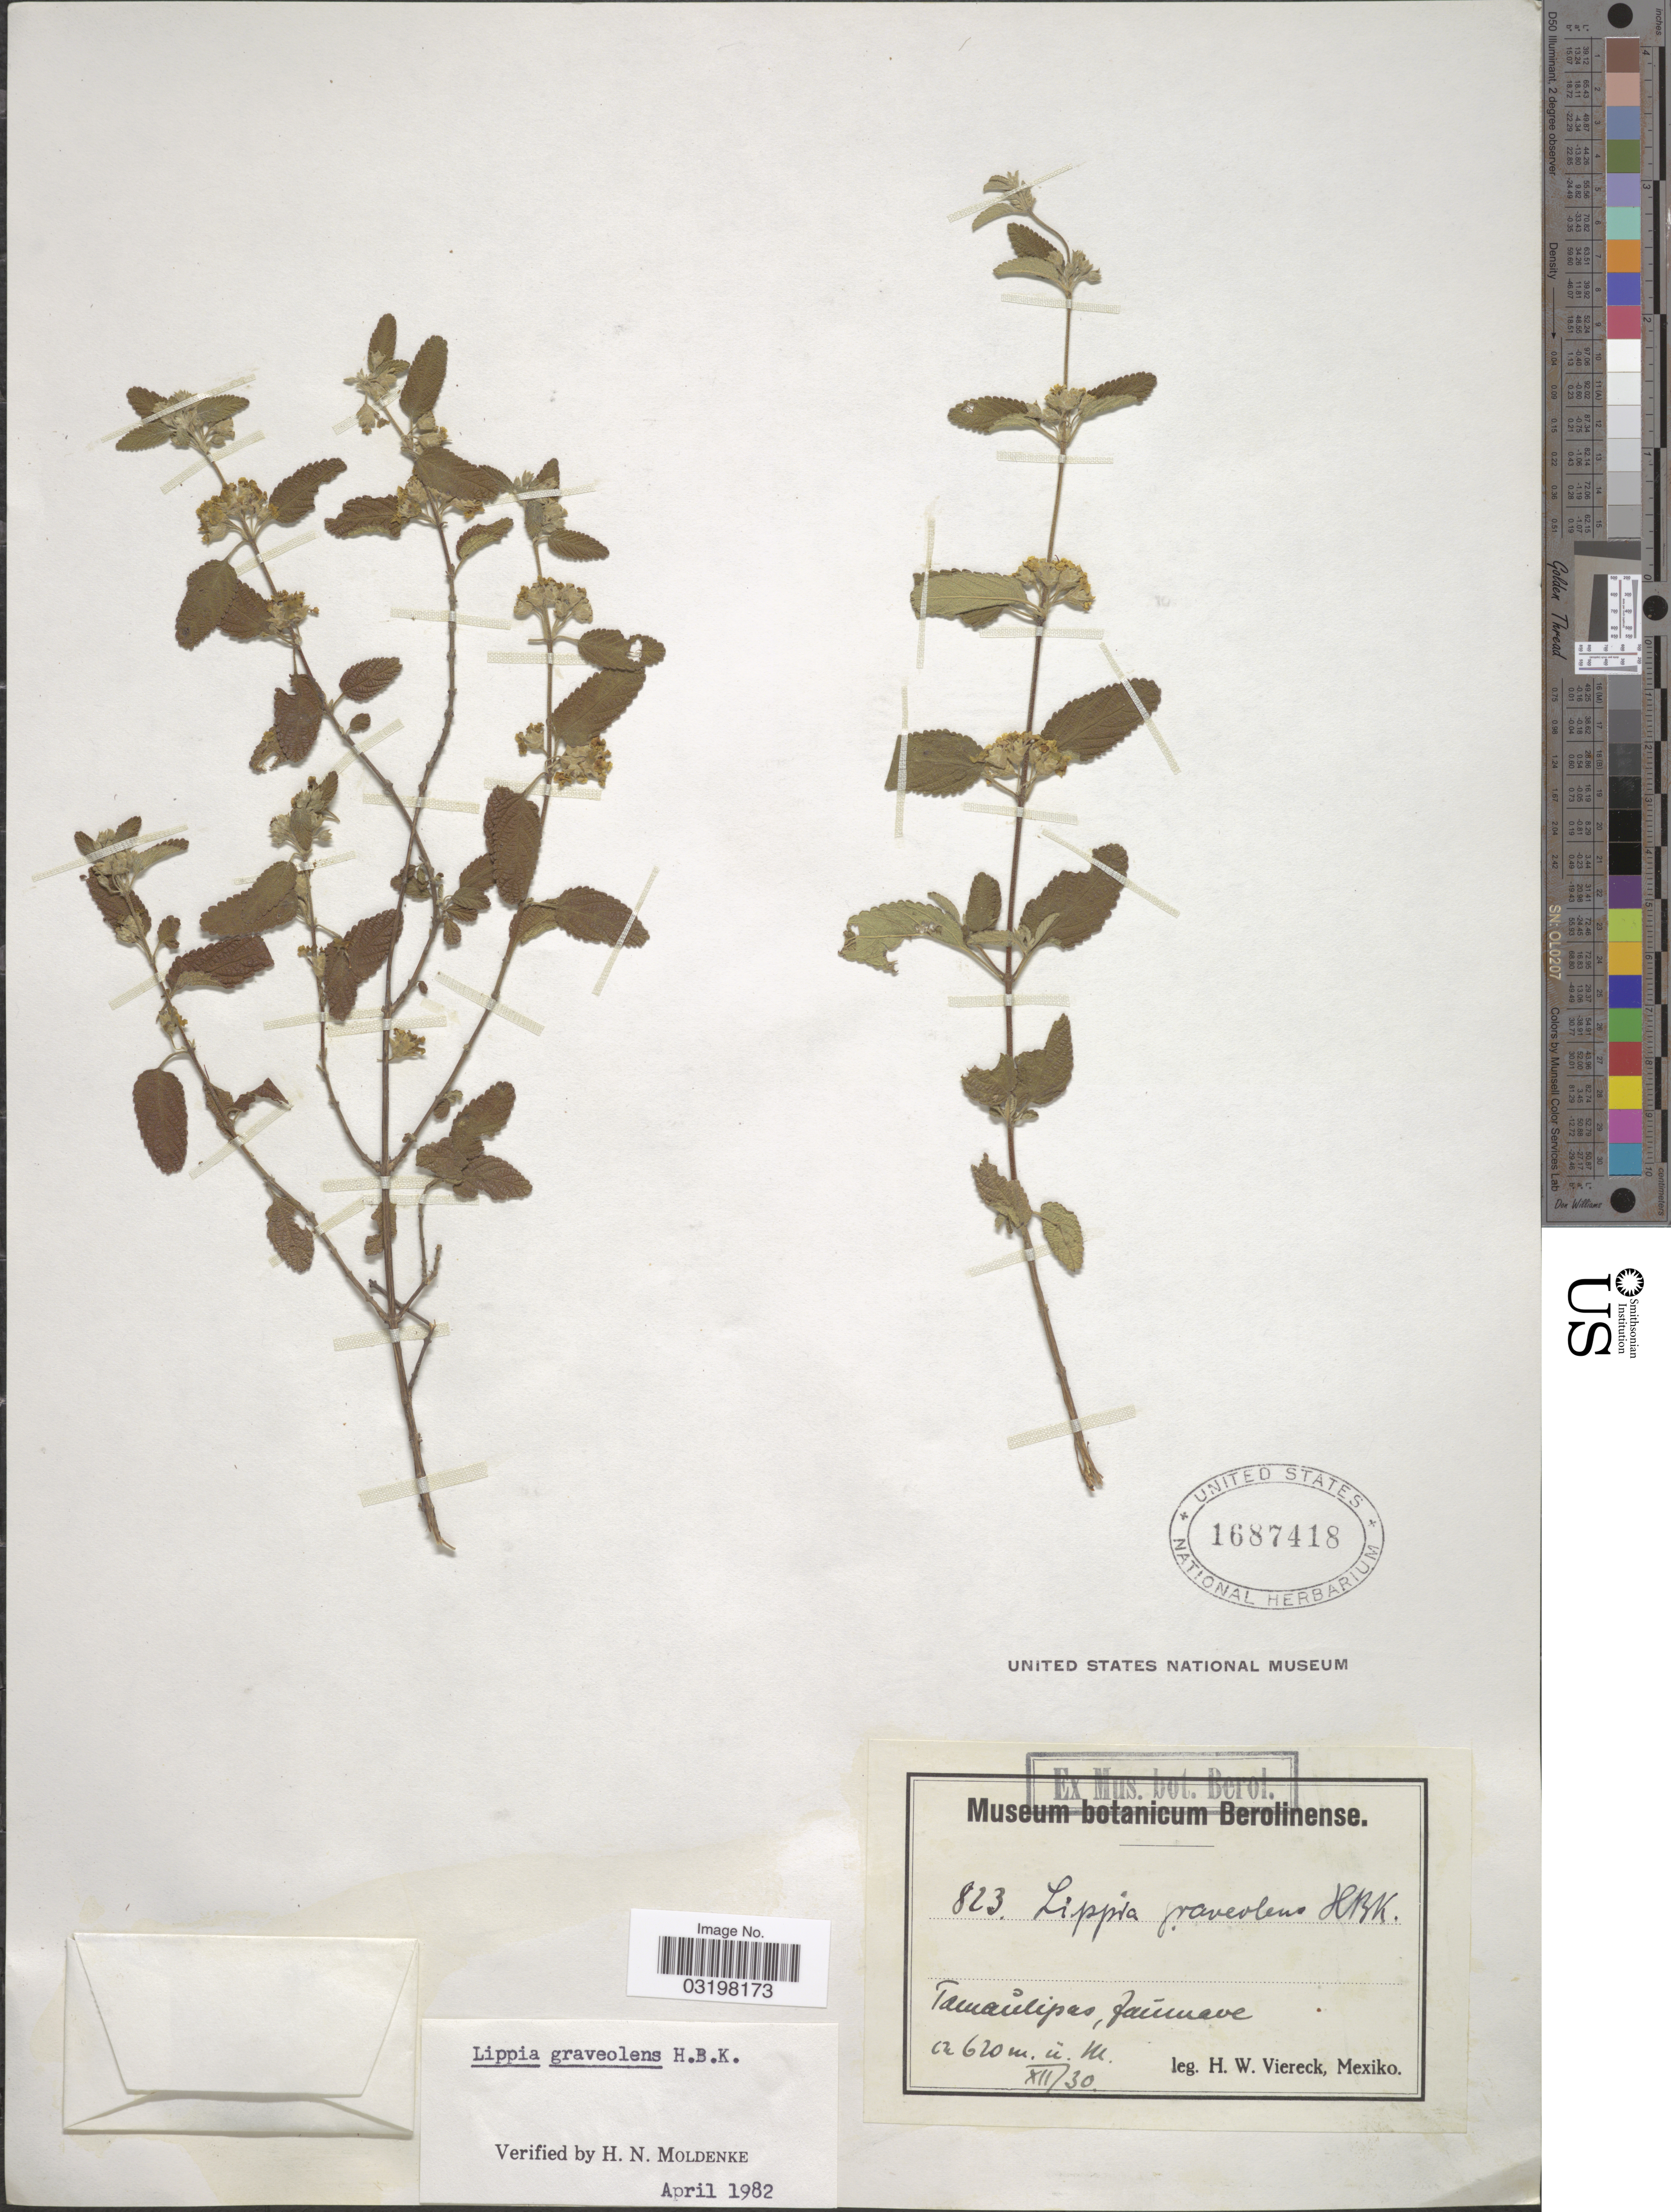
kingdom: Plantae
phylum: Tracheophyta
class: Magnoliopsida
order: Lamiales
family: Verbenaceae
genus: Lippia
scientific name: Lippia graveolens f. graveolens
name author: Kunth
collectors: H. W. Viereck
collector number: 823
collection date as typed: Transcribed d/m/y: /7/30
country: Mexico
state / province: Tamaulipas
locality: Tamaulipas, Jaumave.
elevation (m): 620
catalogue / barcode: US 1687418